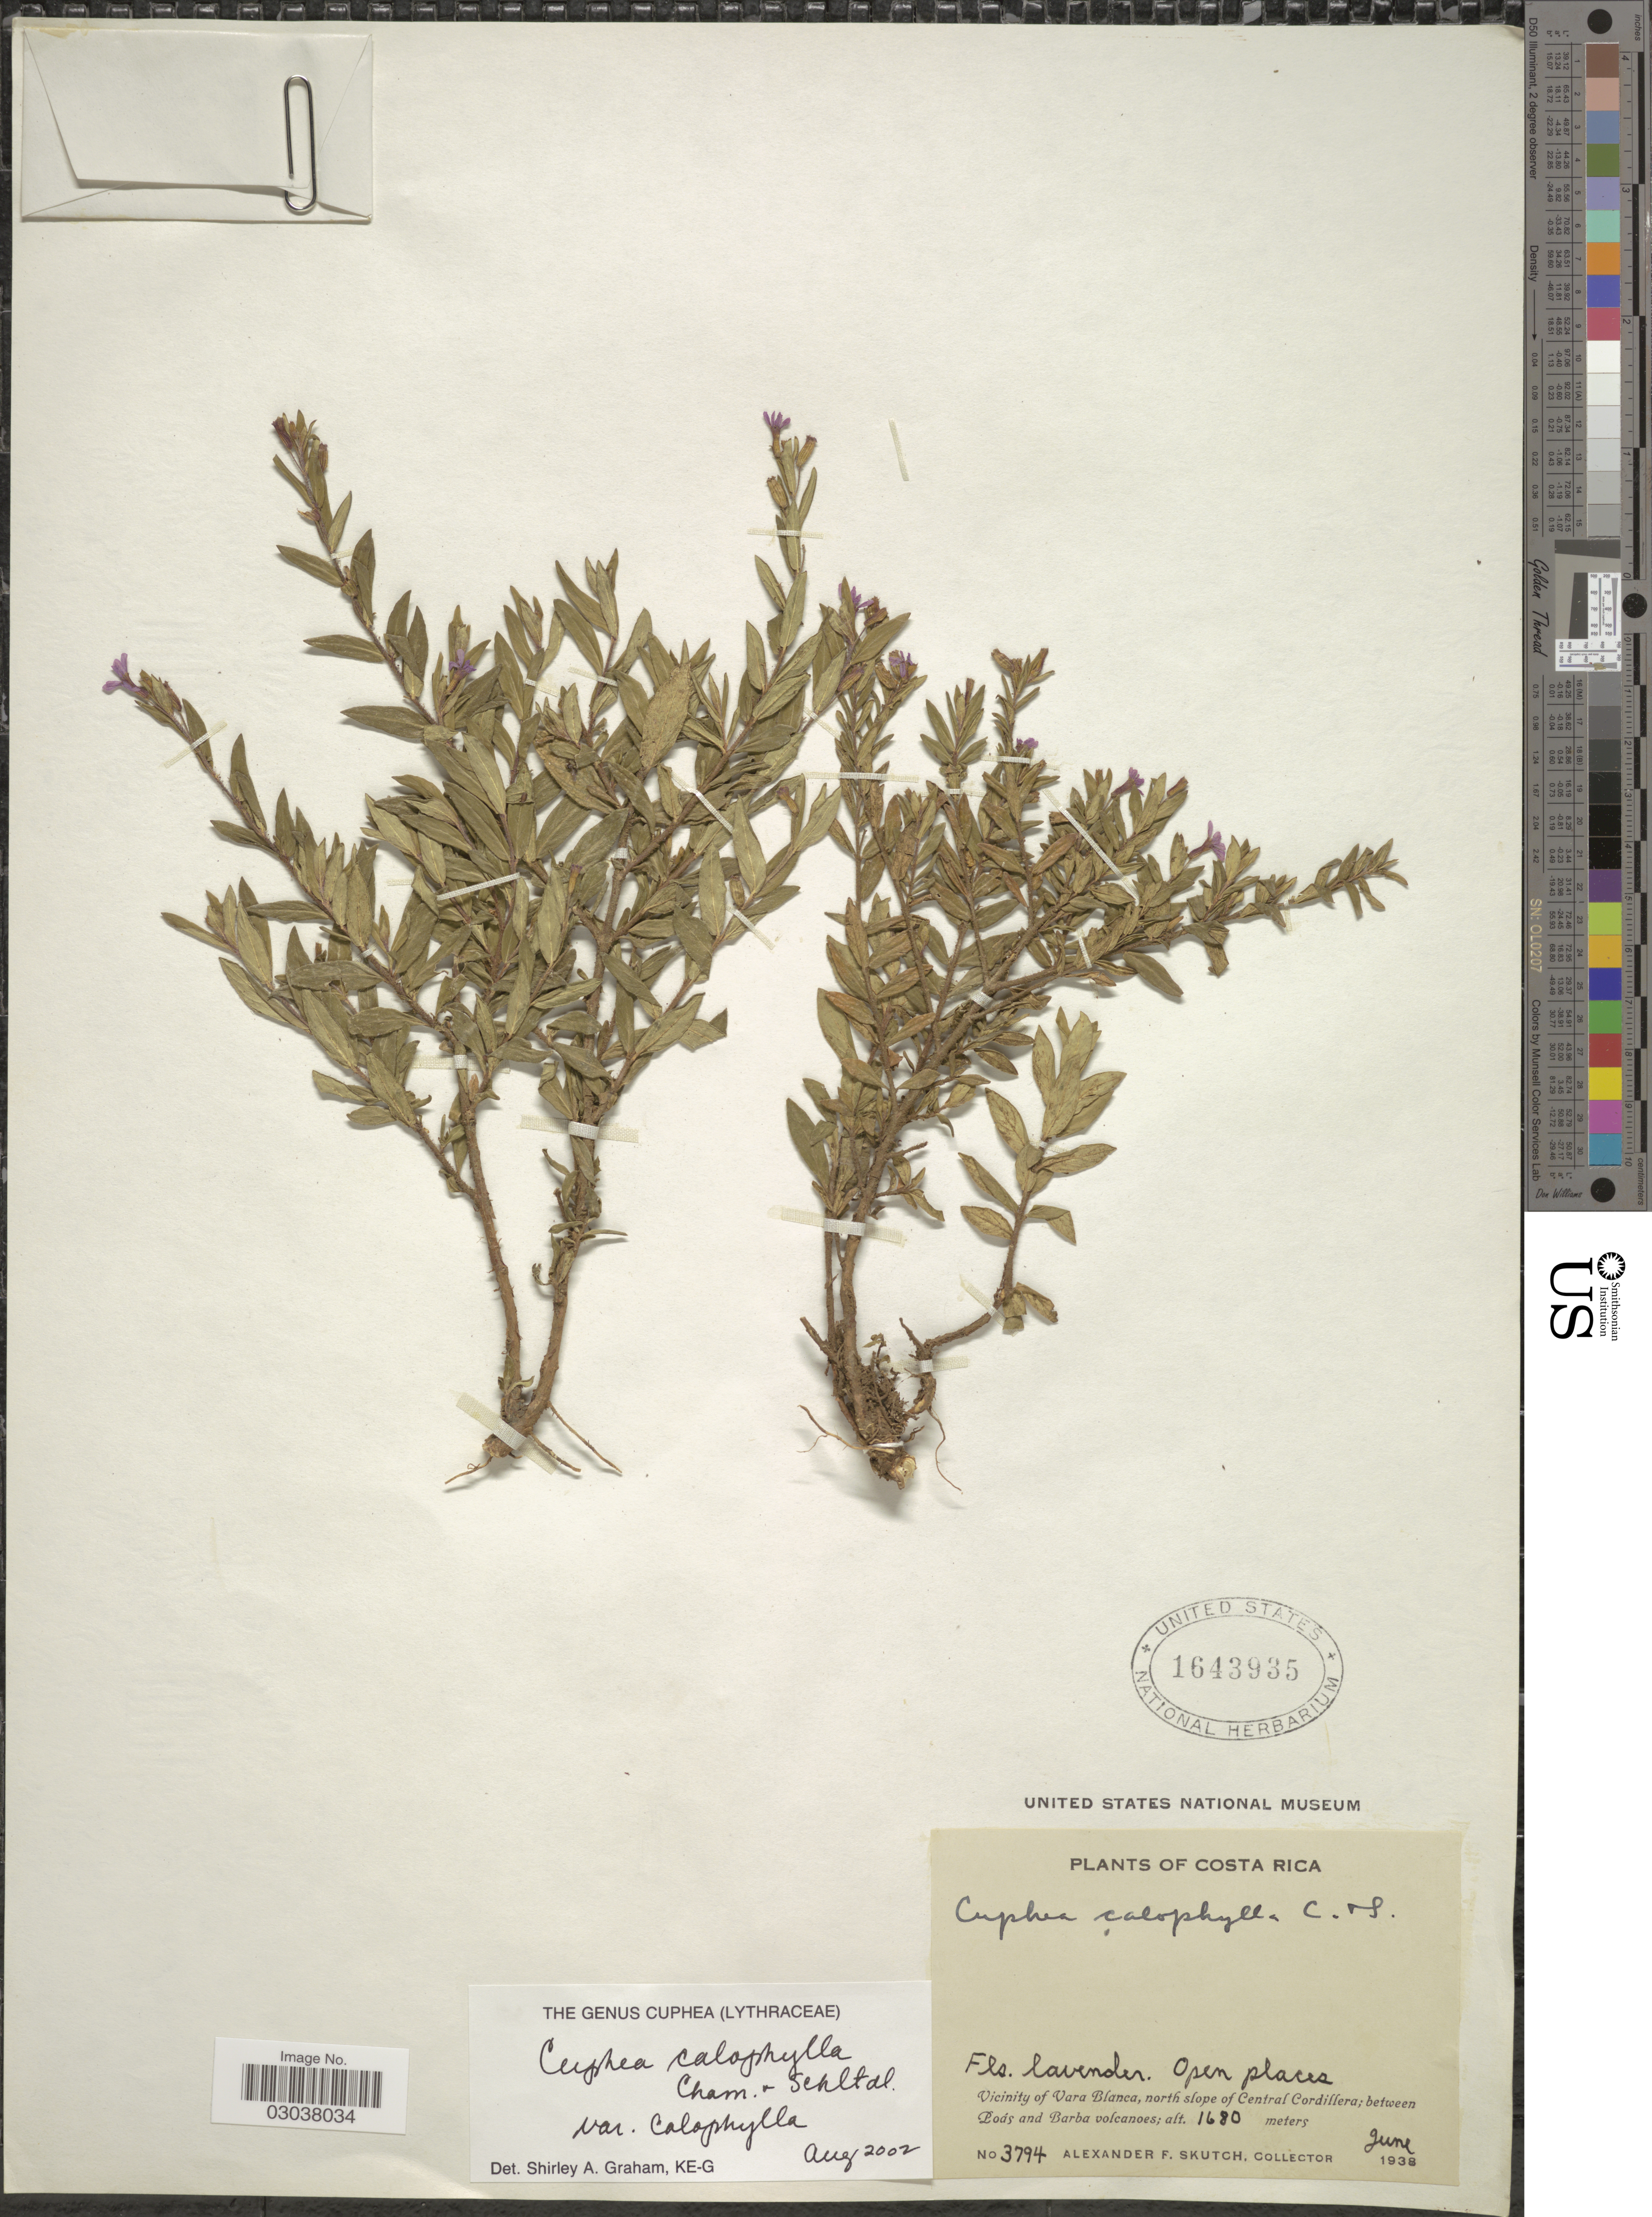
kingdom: Plantae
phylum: Tracheophyta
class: Magnoliopsida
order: Myrtales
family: Lythraceae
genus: Cuphea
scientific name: Cuphea calophylla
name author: Cham. & Schltdl.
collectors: A. F. Skutch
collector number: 3794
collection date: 1938-06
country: Costa Rica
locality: Vicinity of Vara Blanca, north slope of Central Cordillera; between Pods and Barba volcanoes.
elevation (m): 1680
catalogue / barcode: US 1643935